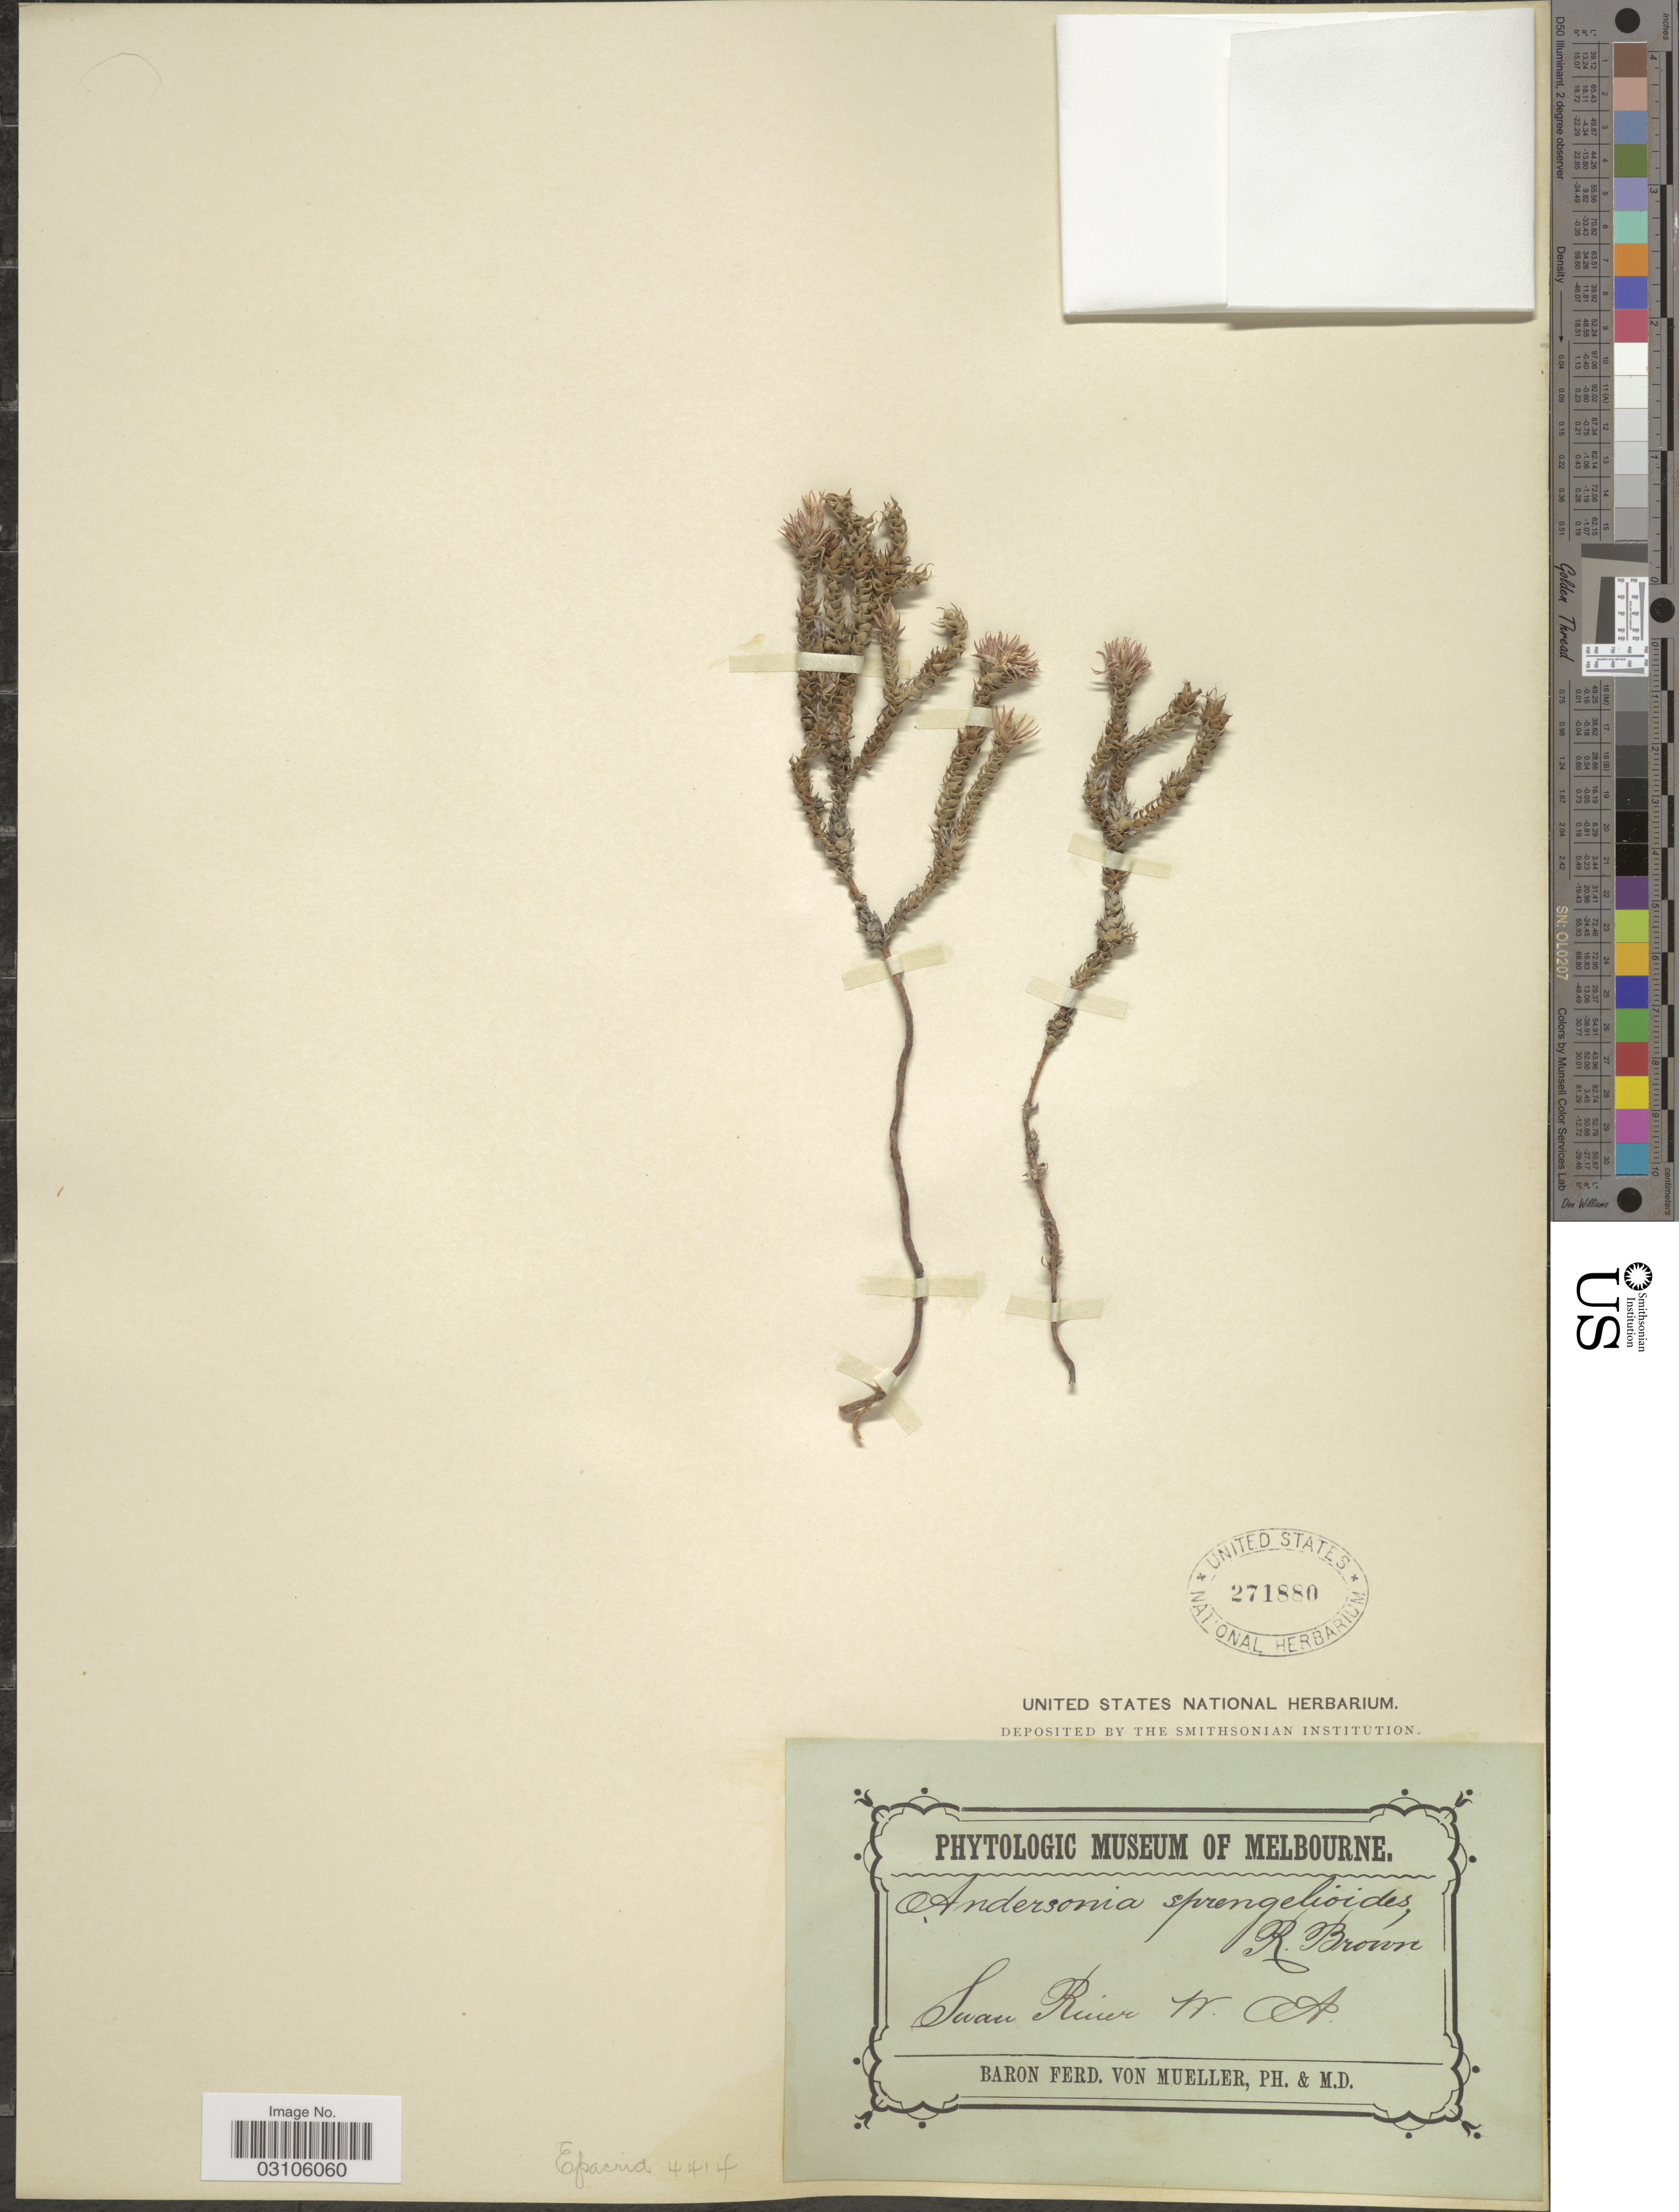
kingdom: Plantae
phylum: Tracheophyta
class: Magnoliopsida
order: Ericales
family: Ericaceae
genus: Andersonia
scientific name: Andersonia sprengelioides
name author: R. Br.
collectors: F. Mueller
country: Australia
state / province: Western Australia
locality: Swan River W. A.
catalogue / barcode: US 271880